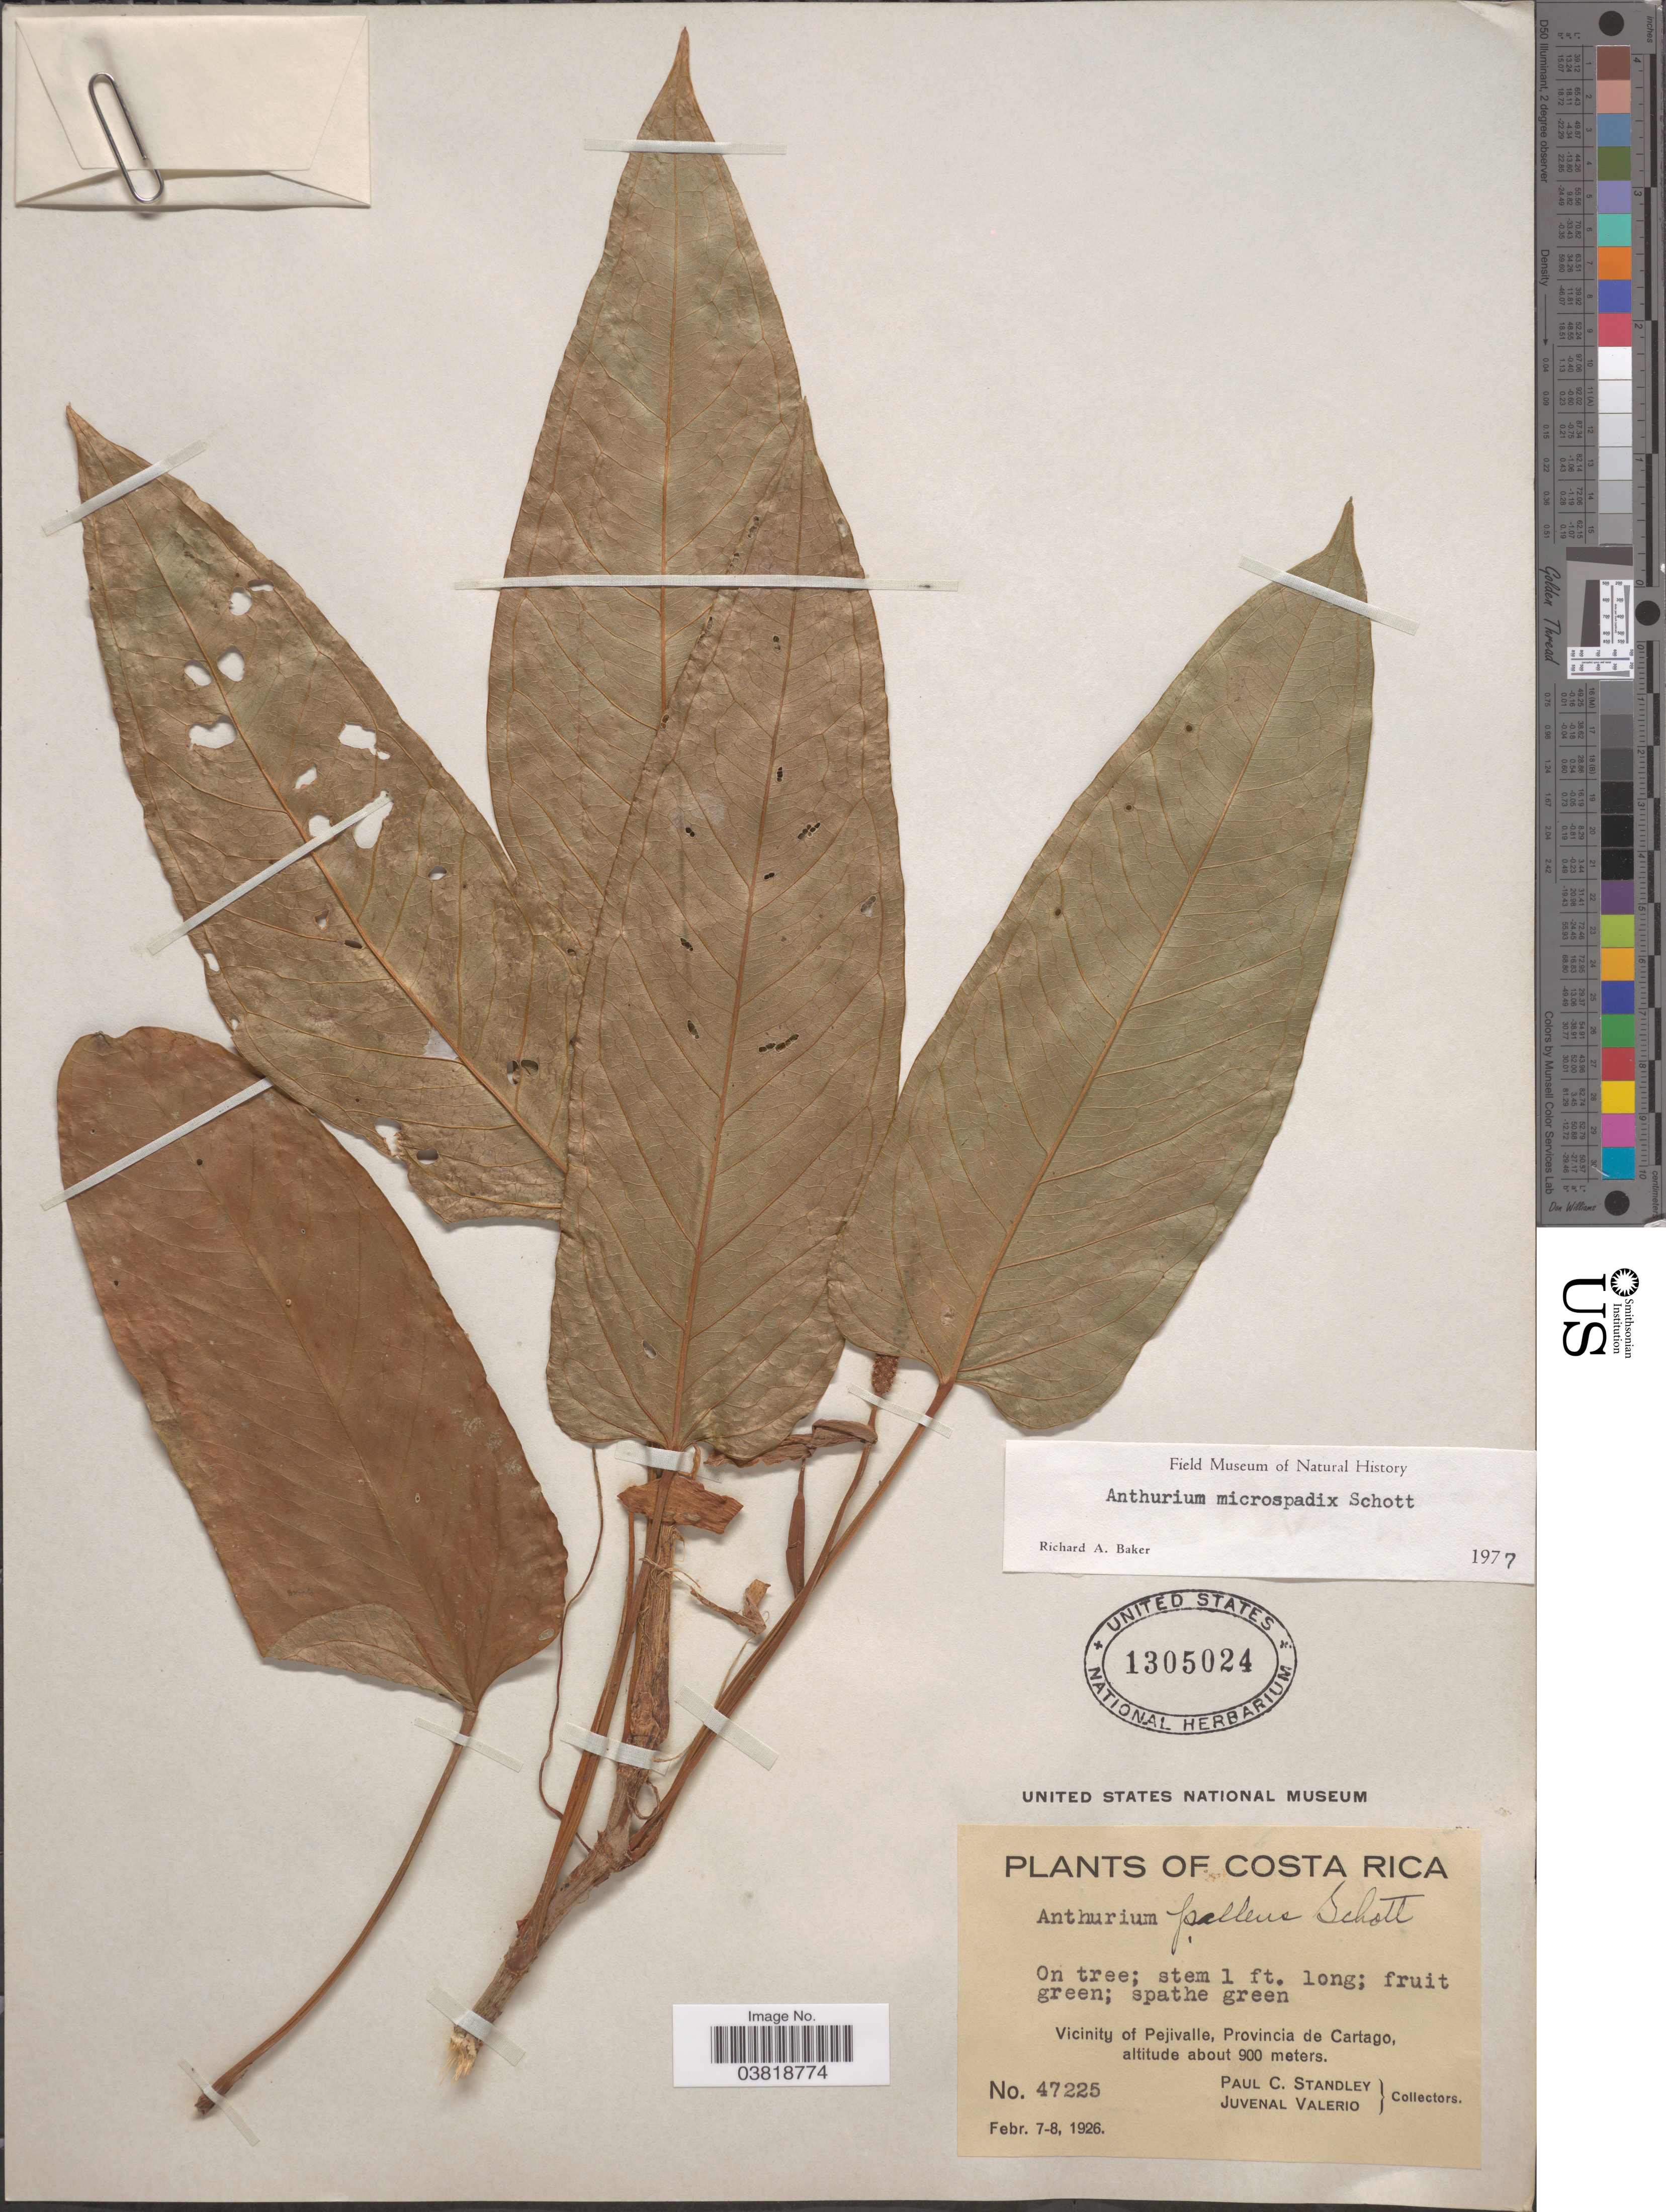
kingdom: Plantae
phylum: Tracheophyta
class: Liliopsida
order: Alismatales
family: Araceae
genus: Anthurium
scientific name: Anthurium microspadix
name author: Schott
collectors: P. C. Standley & J. Valerio R.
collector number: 47225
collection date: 1926-02-07/1926-02-08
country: Costa Rica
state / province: Cartago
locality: Vicinity of Pejivalle.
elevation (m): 900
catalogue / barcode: US 1305024